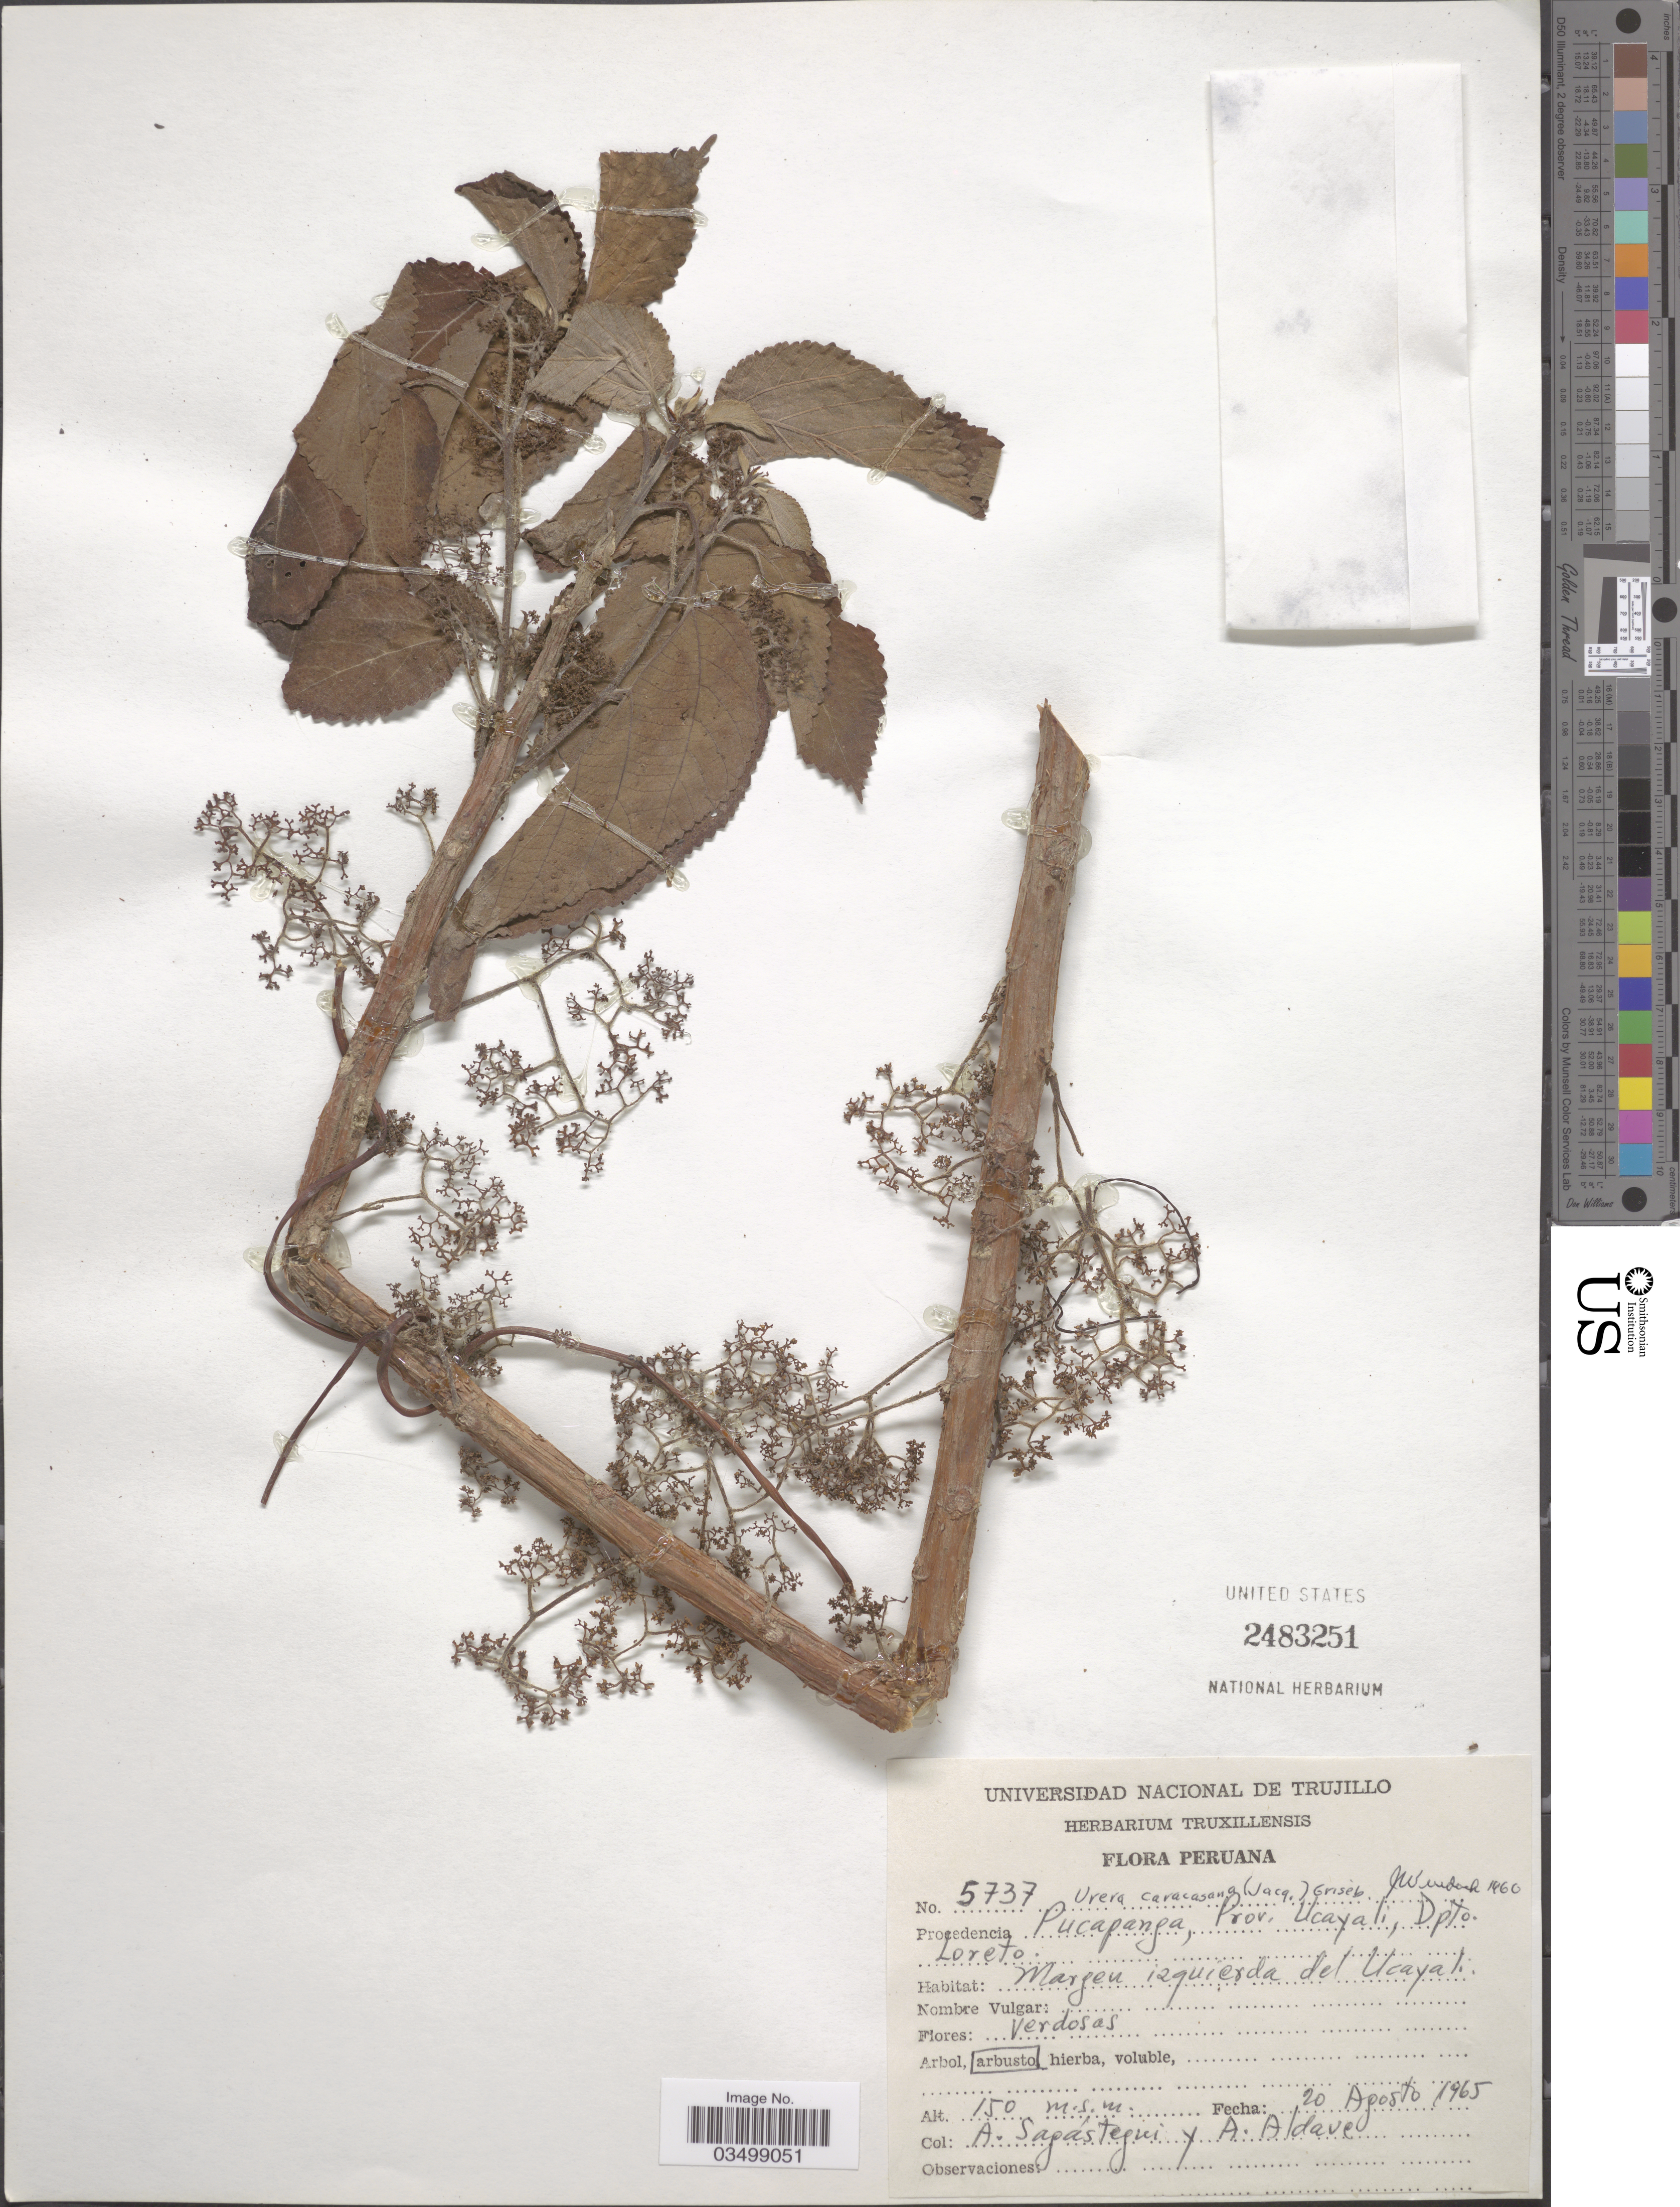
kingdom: Plantae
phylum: Tracheophyta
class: Magnoliopsida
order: Rosales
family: Urticaceae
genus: Urera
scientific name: Urera caracasana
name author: (Jacq.) Gaudich. ex Griseb.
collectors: A. Sagastegui & A. Aldave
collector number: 5737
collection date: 1965-08-20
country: Peru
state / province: Loreto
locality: Procedencia Pucapanga, Prov. Ucayali, Dpto. Loreto. Margen izquierda del Ucayali.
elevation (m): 150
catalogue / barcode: US 2483251